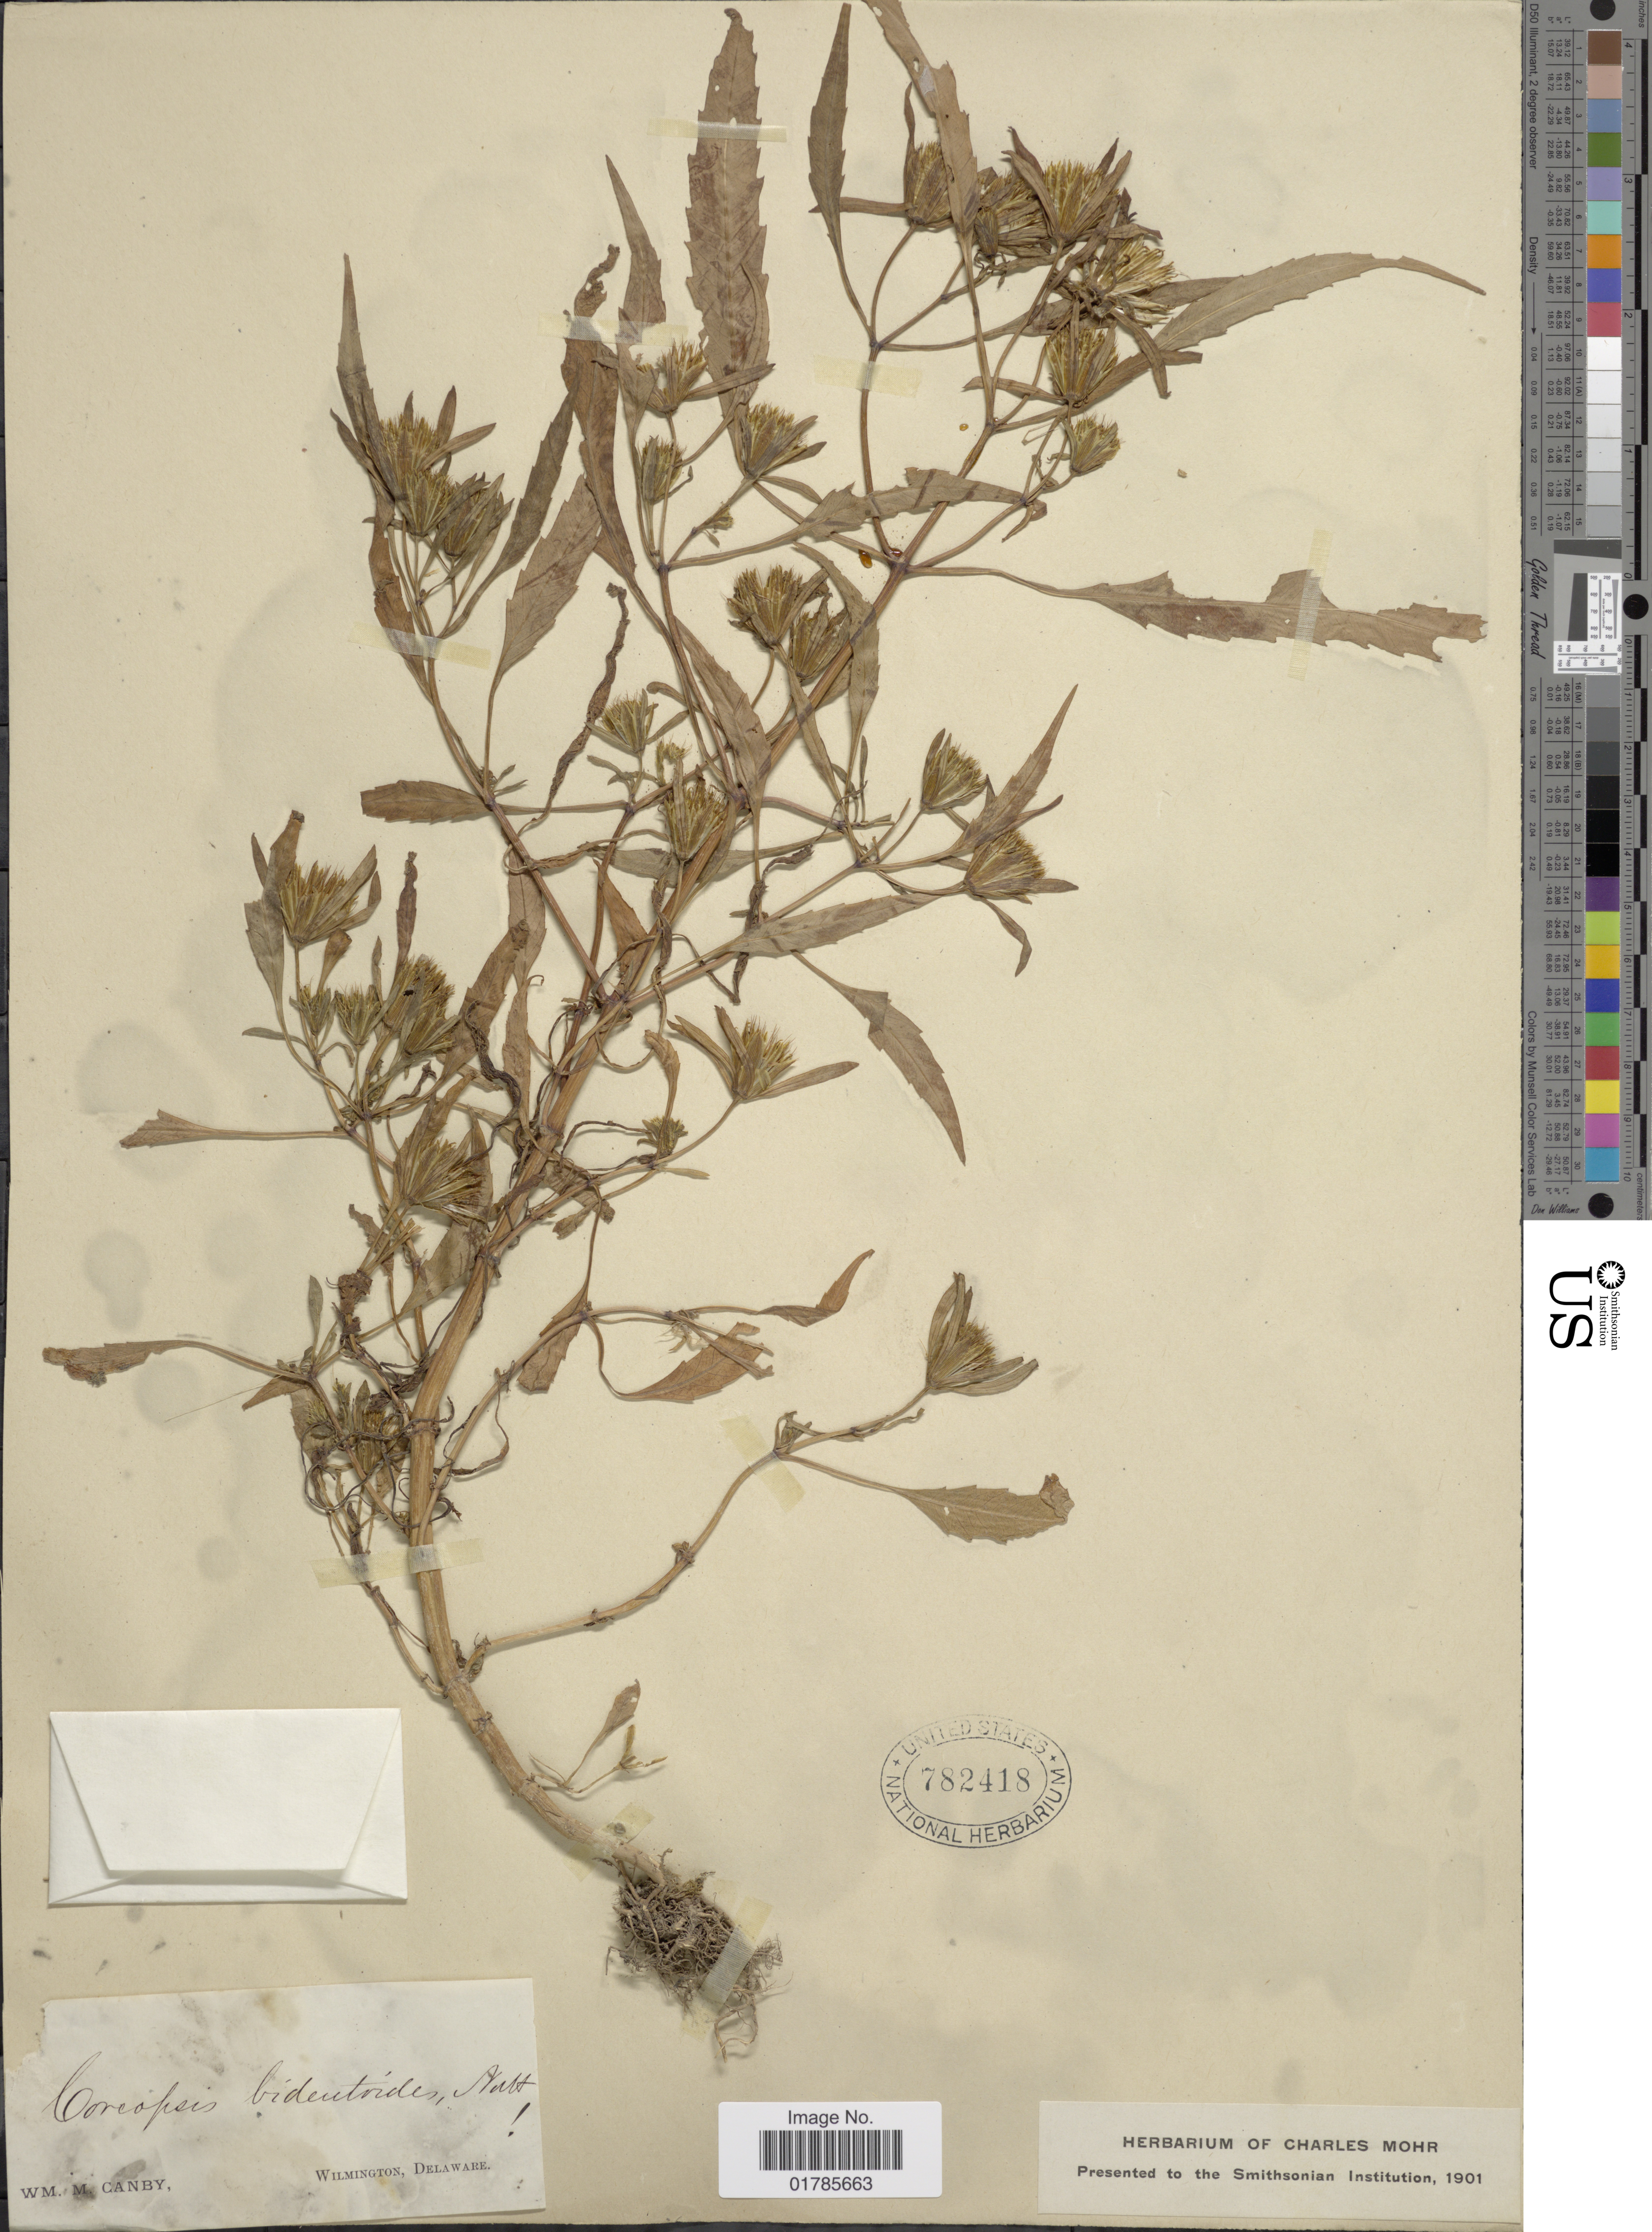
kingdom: Plantae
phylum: Tracheophyta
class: Magnoliopsida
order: Asterales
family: Asteraceae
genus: Bidens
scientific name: Bidens bidentoides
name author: (Nutt.) Britton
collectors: W. M. Canby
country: United States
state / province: Delaware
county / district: New Castle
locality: Wilmington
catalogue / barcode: US 782418